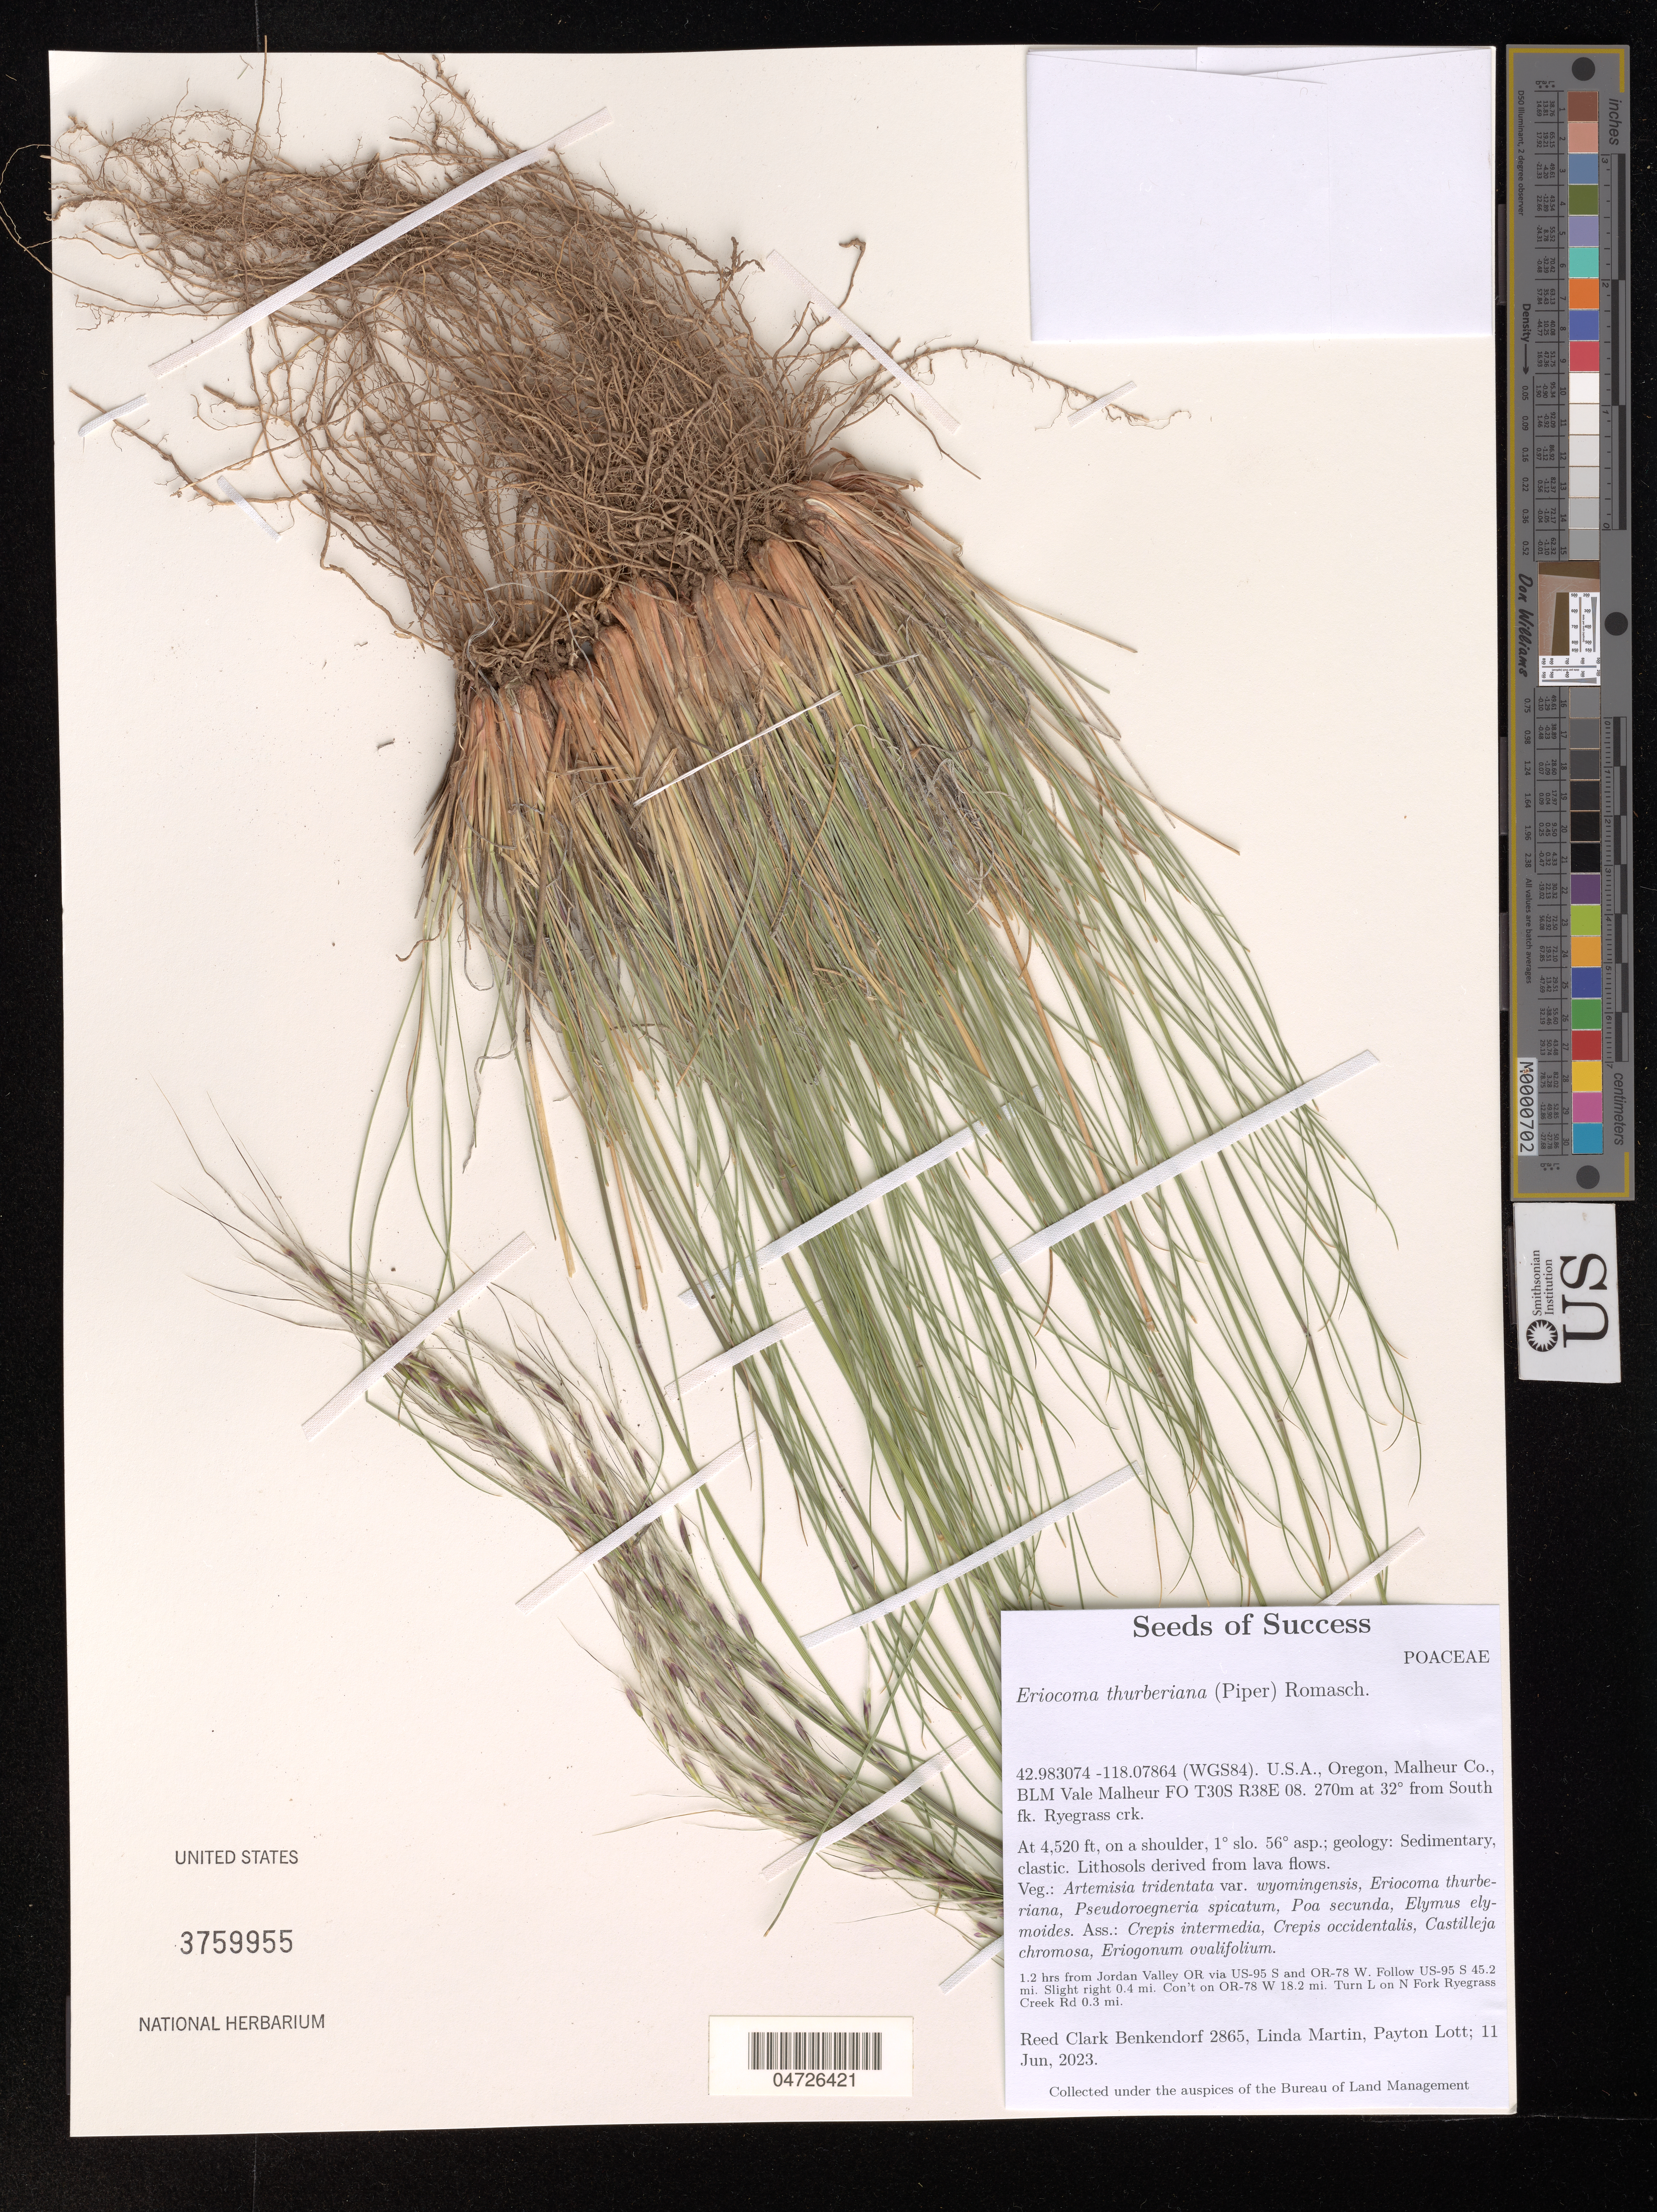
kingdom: Plantae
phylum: Tracheophyta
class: Liliopsida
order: Poales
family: Poaceae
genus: Eriocoma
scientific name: Eriocoma thurberiana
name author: (Piper) Romasch.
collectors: R. Benkendorf, L. Martin & P. Lott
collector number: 2865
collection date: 2023-06-11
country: United States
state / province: Oregon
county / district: Malheur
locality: (WGS84). Malheur Co., BLM Vale Malheur FO T30S R38E 08. 270m at 32° from South fk. Ryegrass crk. 1.2 hrs from Jordan Valley OR via US-95 and OR-78 W. Follow US95 S 45.2 mi. Slight right 0.4 mi. Con't on OR-78 W 18.2 mi. Turn L on N Fork Ryegrass Creek Rd 0.3 mi.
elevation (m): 1378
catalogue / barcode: US 3759955